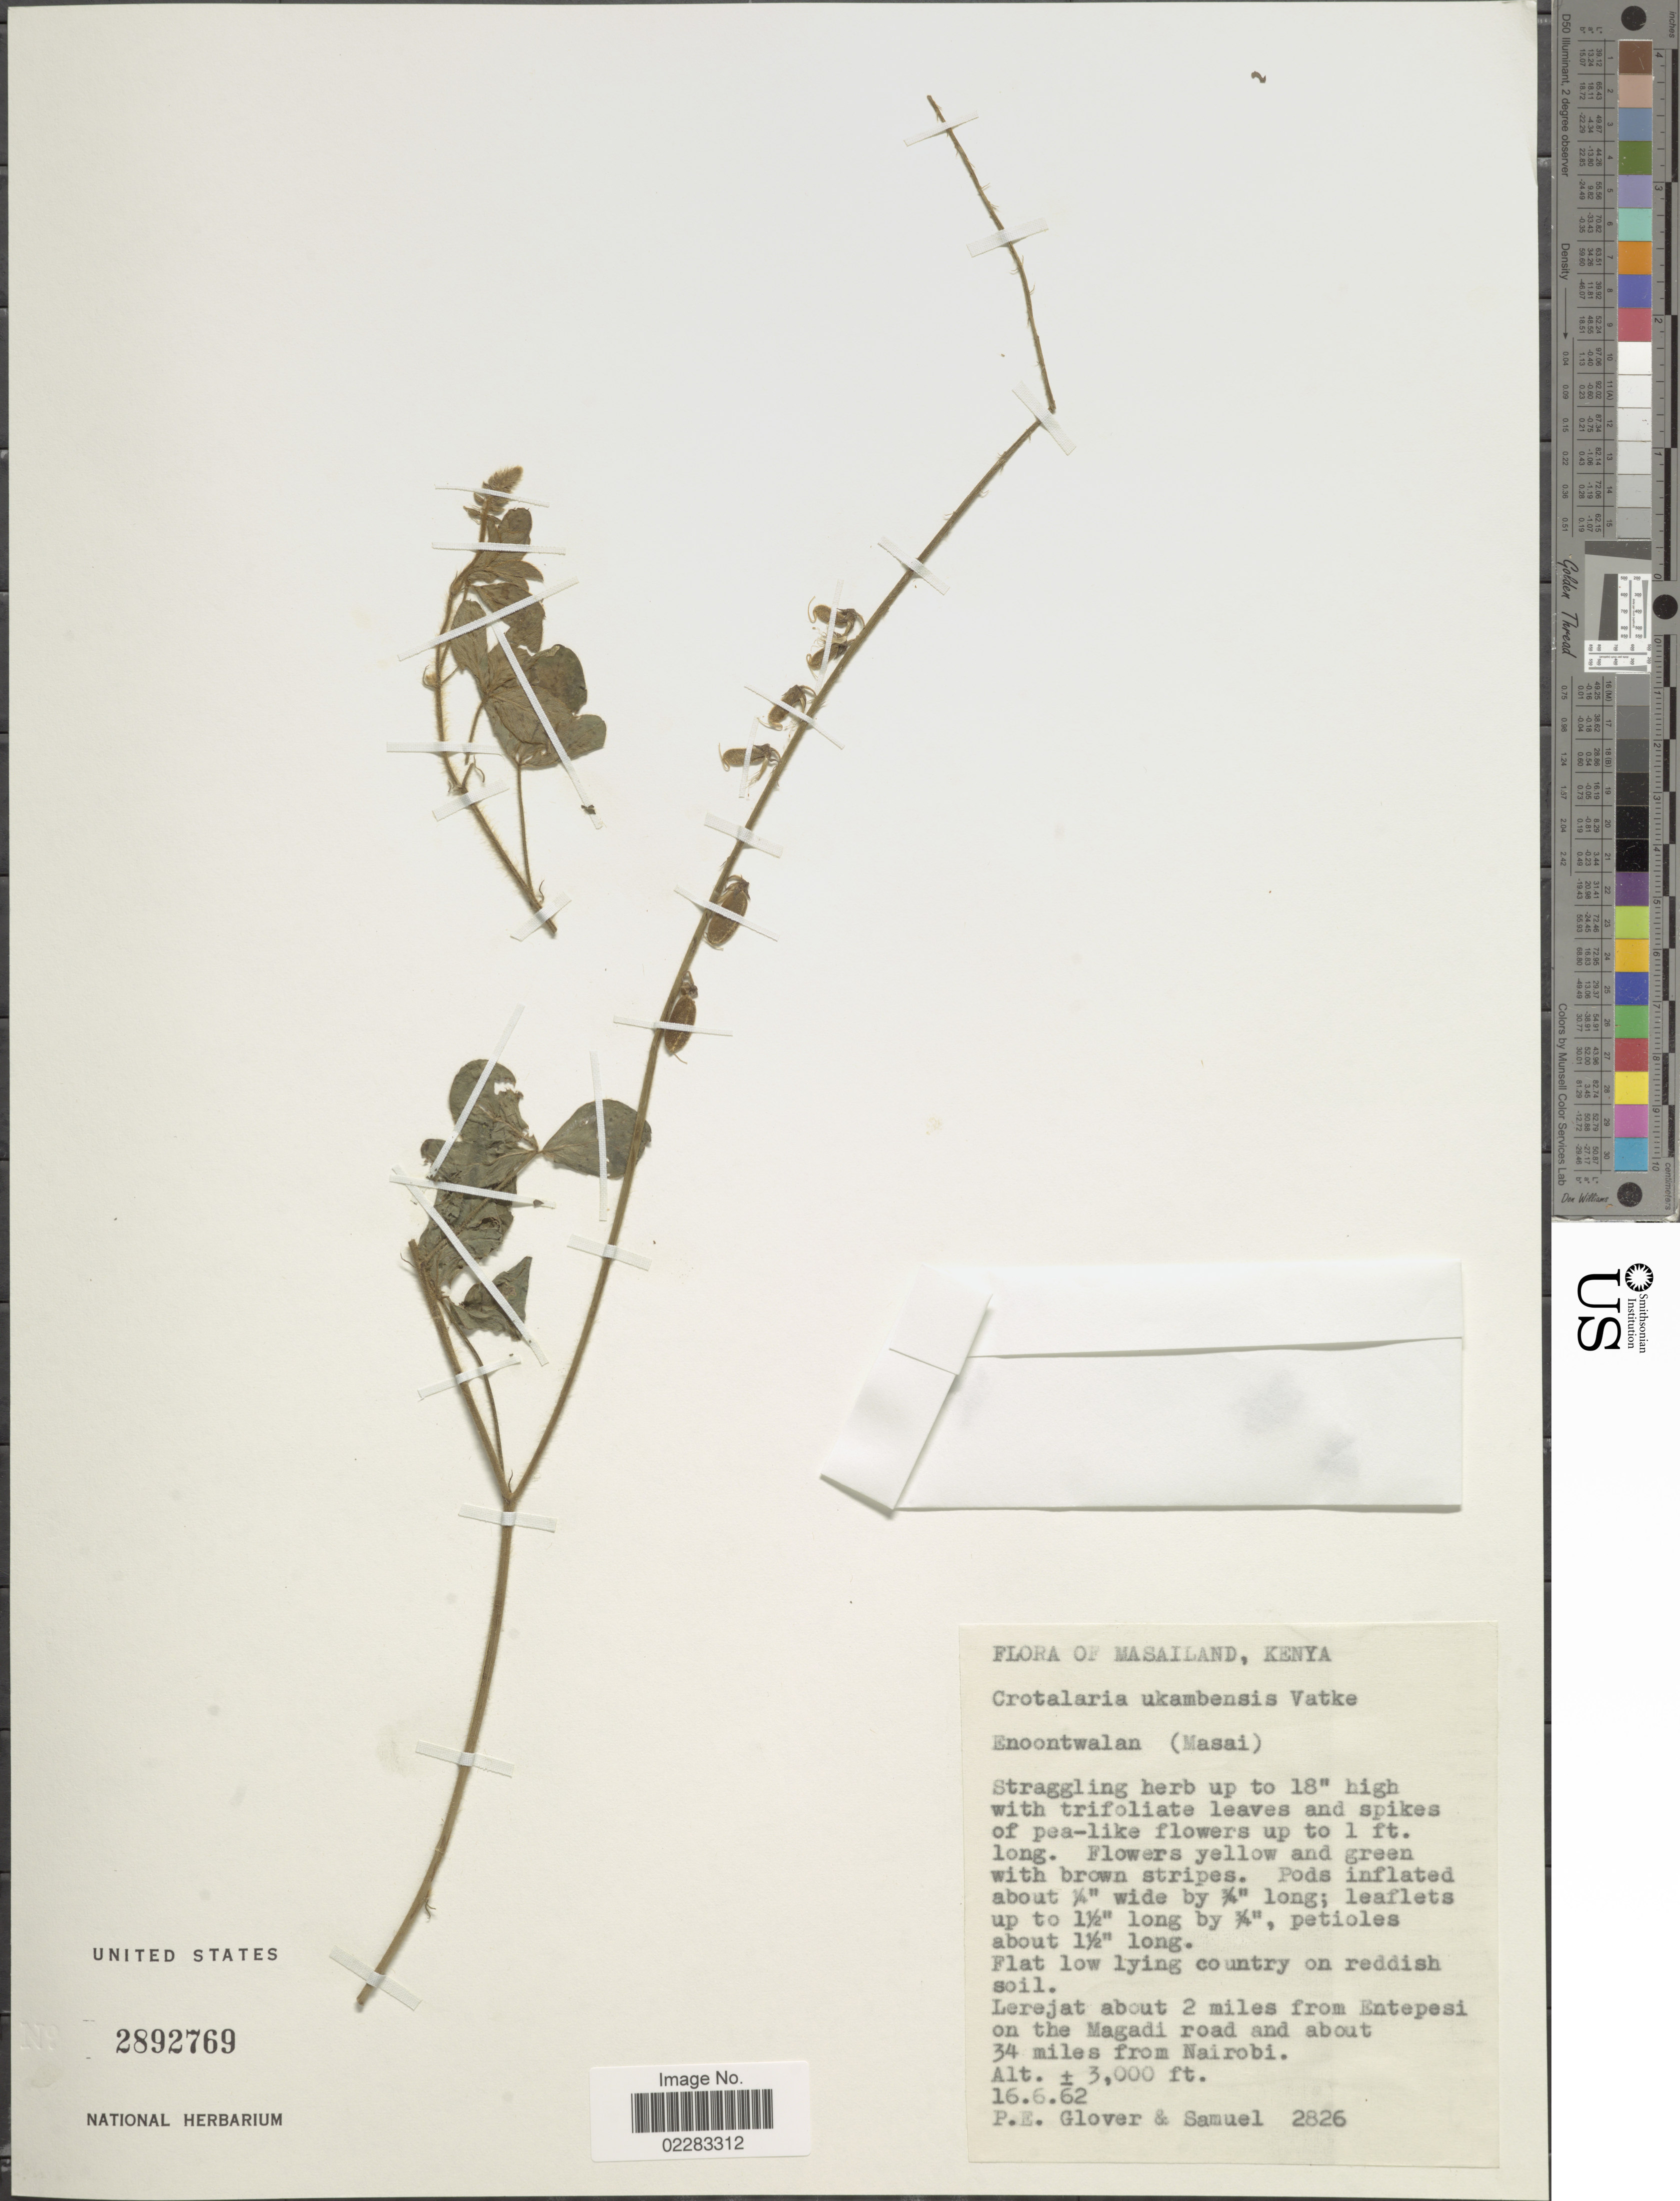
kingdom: Plantae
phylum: Tracheophyta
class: Magnoliopsida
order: Fabales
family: Fabaceae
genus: Crotalaria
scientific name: Crotalaria ukambensis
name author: Vatke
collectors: P. Glover & -. Samuel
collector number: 2826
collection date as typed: Transcribed d/m/y: 16/6/62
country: Kenya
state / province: Nairobi Area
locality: Masailand, Lerejat about 2 miles from Entepesi on the Magadi road and about 34 miles from Nairobi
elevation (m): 914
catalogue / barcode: US 2892769